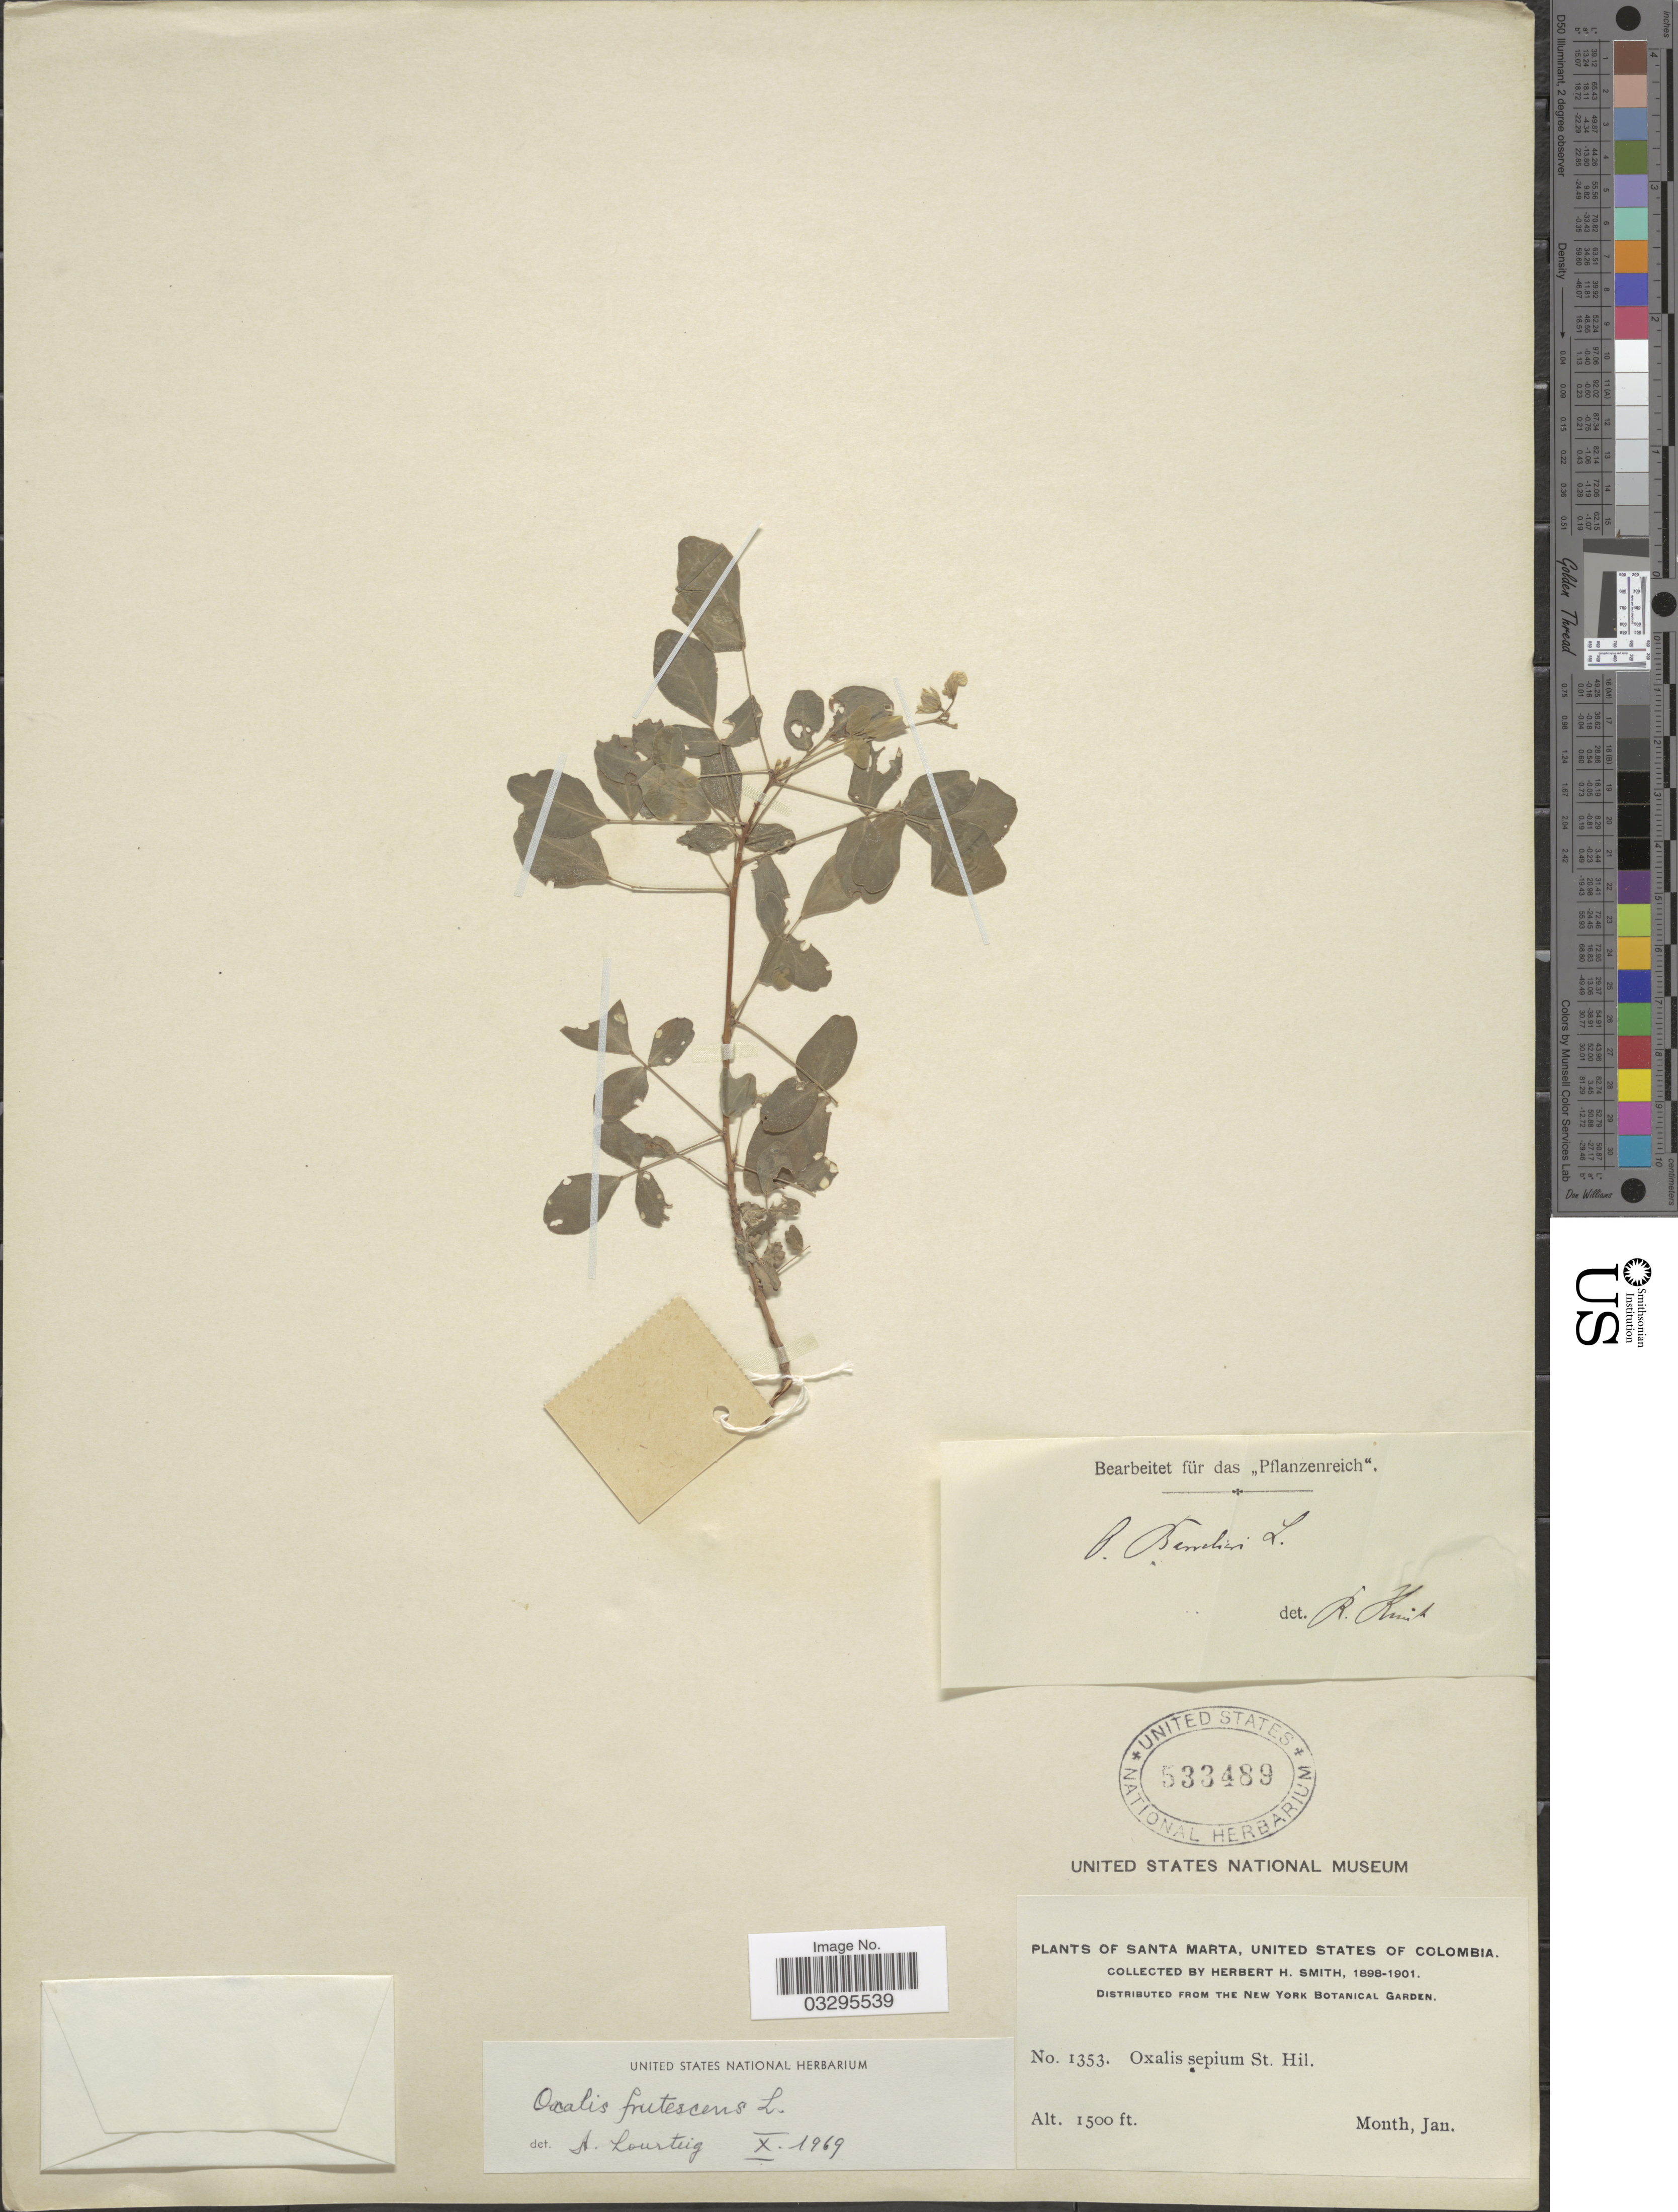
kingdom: Plantae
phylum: Tracheophyta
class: Magnoliopsida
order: Oxalidales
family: Oxalidaceae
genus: Oxalis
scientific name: Oxalis frutescens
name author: L.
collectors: Herbert H. Smith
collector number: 1353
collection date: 1898-01/1901-01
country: Colombia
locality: Santa Marta, United States of Colombia.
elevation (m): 457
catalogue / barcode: US 533489